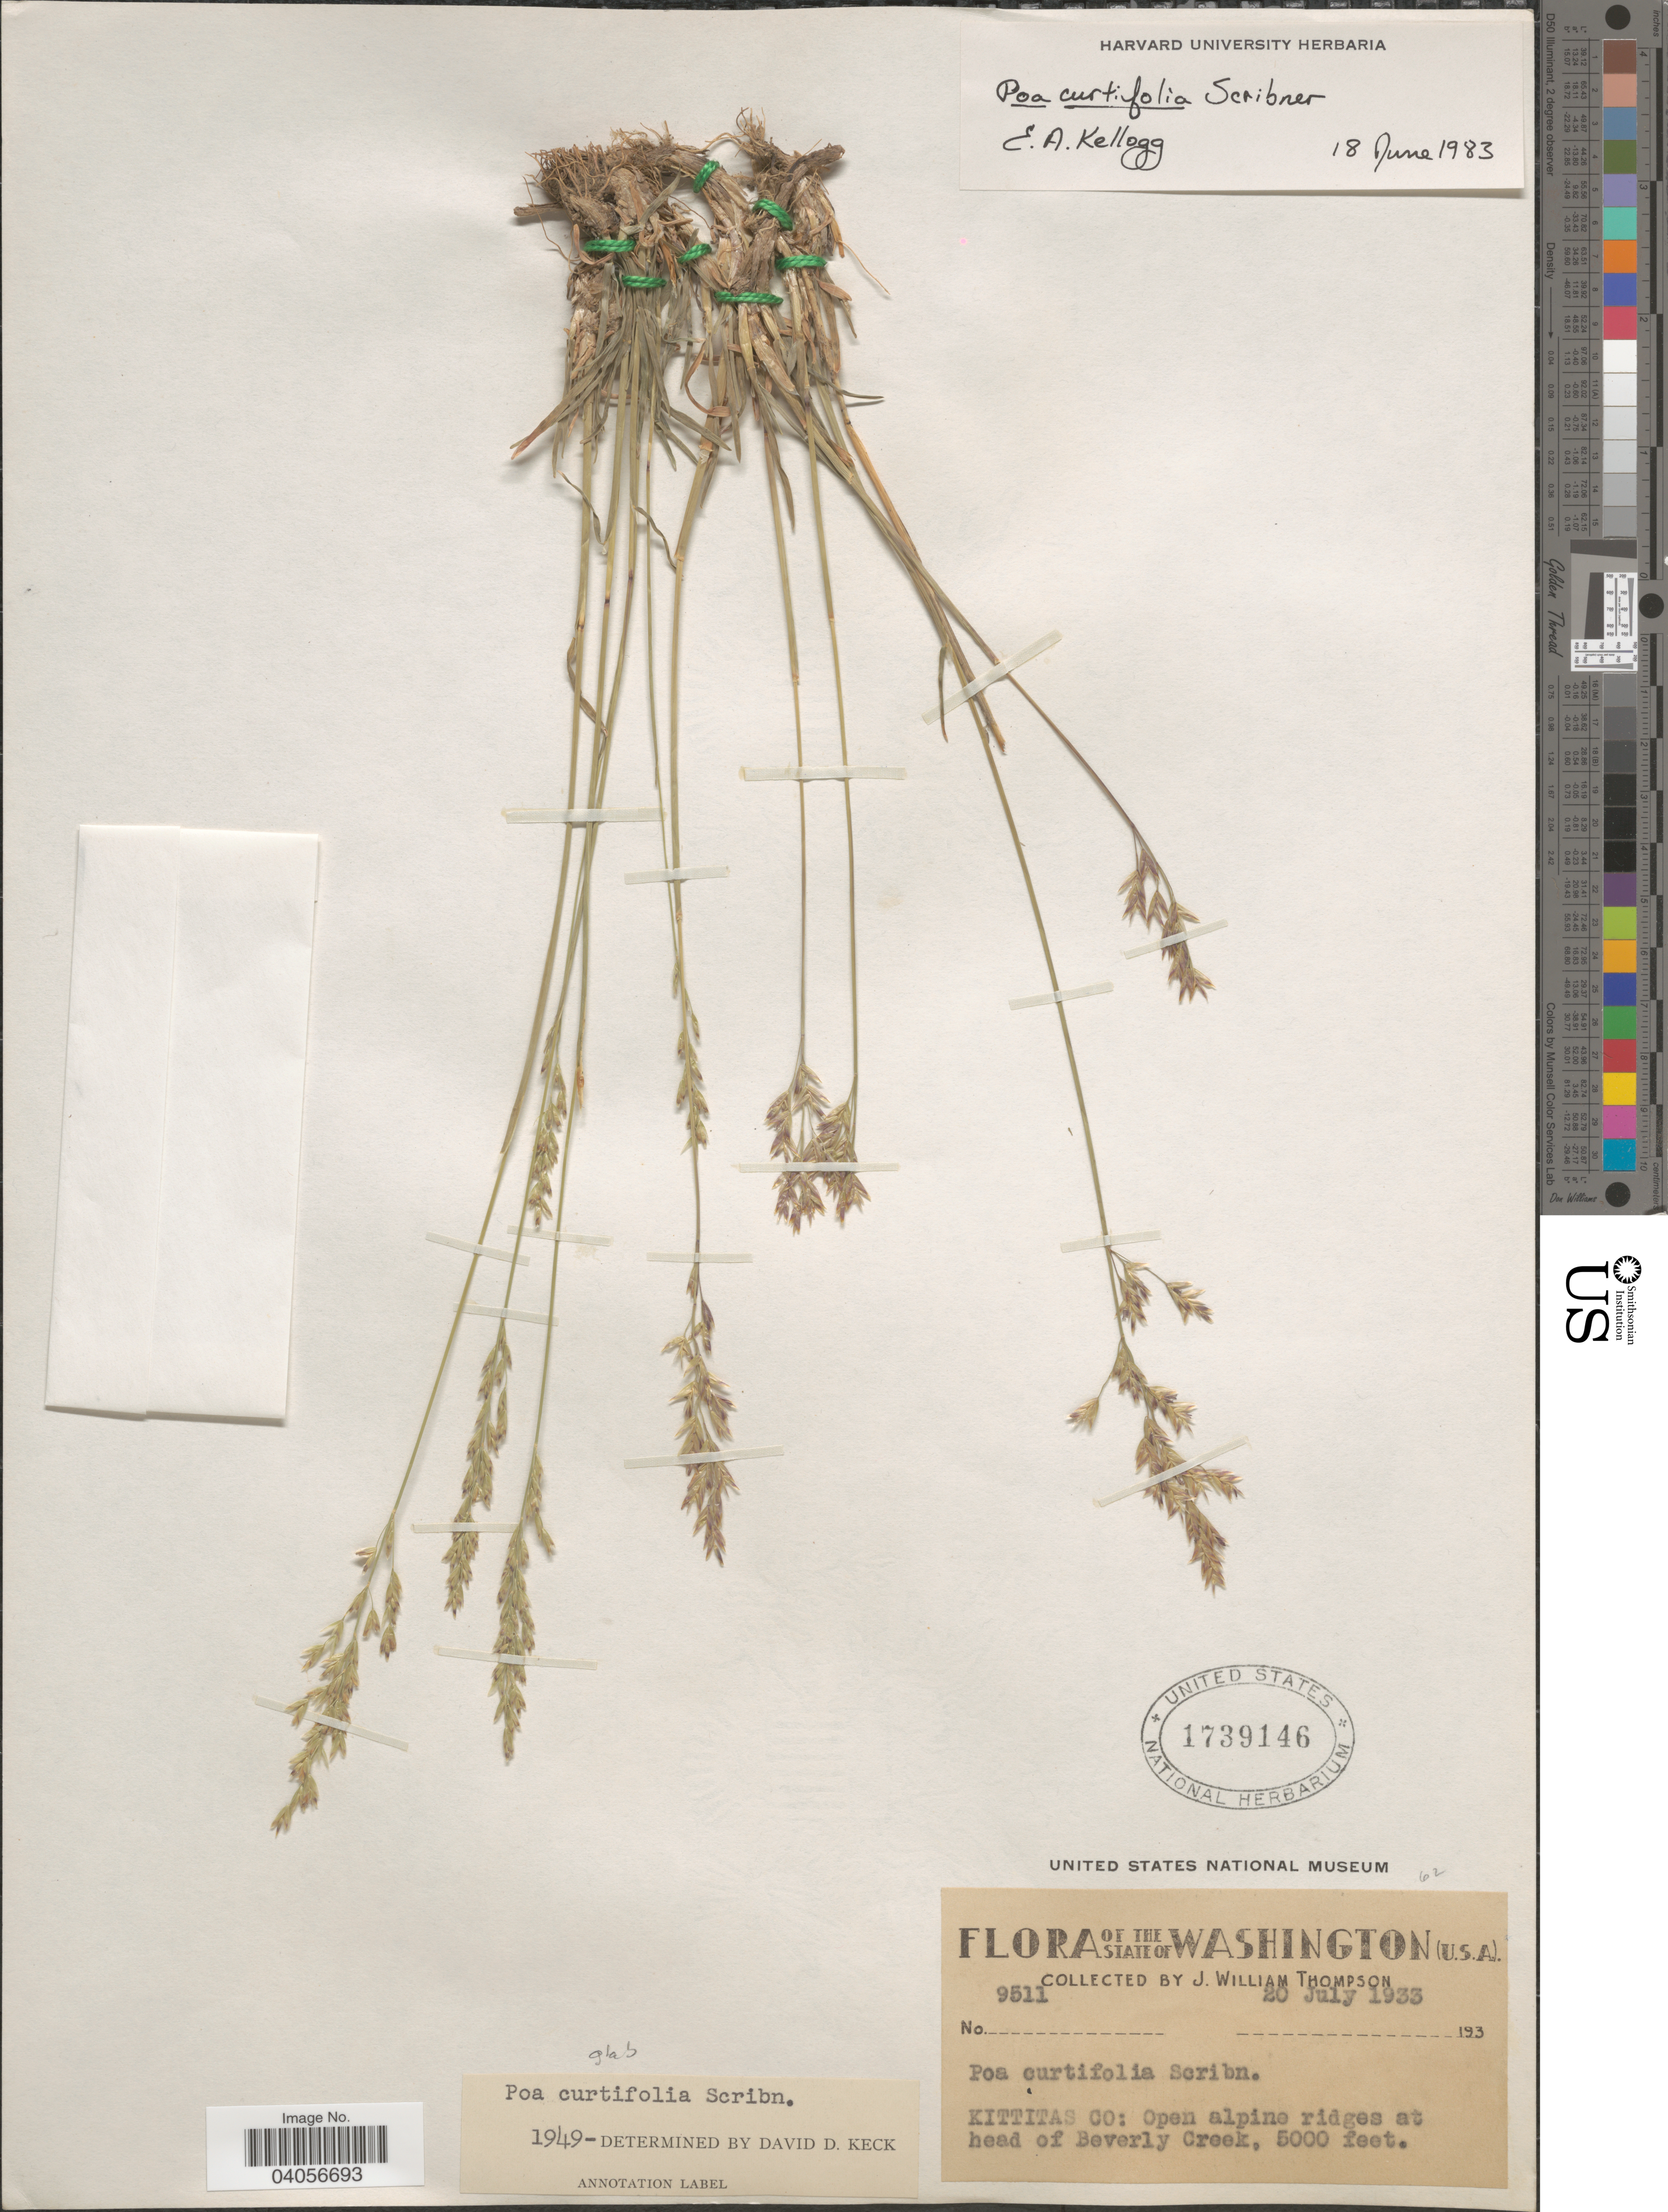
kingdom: Plantae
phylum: Tracheophyta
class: Liliopsida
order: Poales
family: Poaceae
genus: Poa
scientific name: Poa curtifolia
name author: Scribn.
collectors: J. W. Thompson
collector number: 9511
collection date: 1933-07-20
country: United States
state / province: Washington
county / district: Kittitas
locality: Kittitas Co: Open alpine ridges at head of Beverly Creek.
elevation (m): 1524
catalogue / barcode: US 1739146